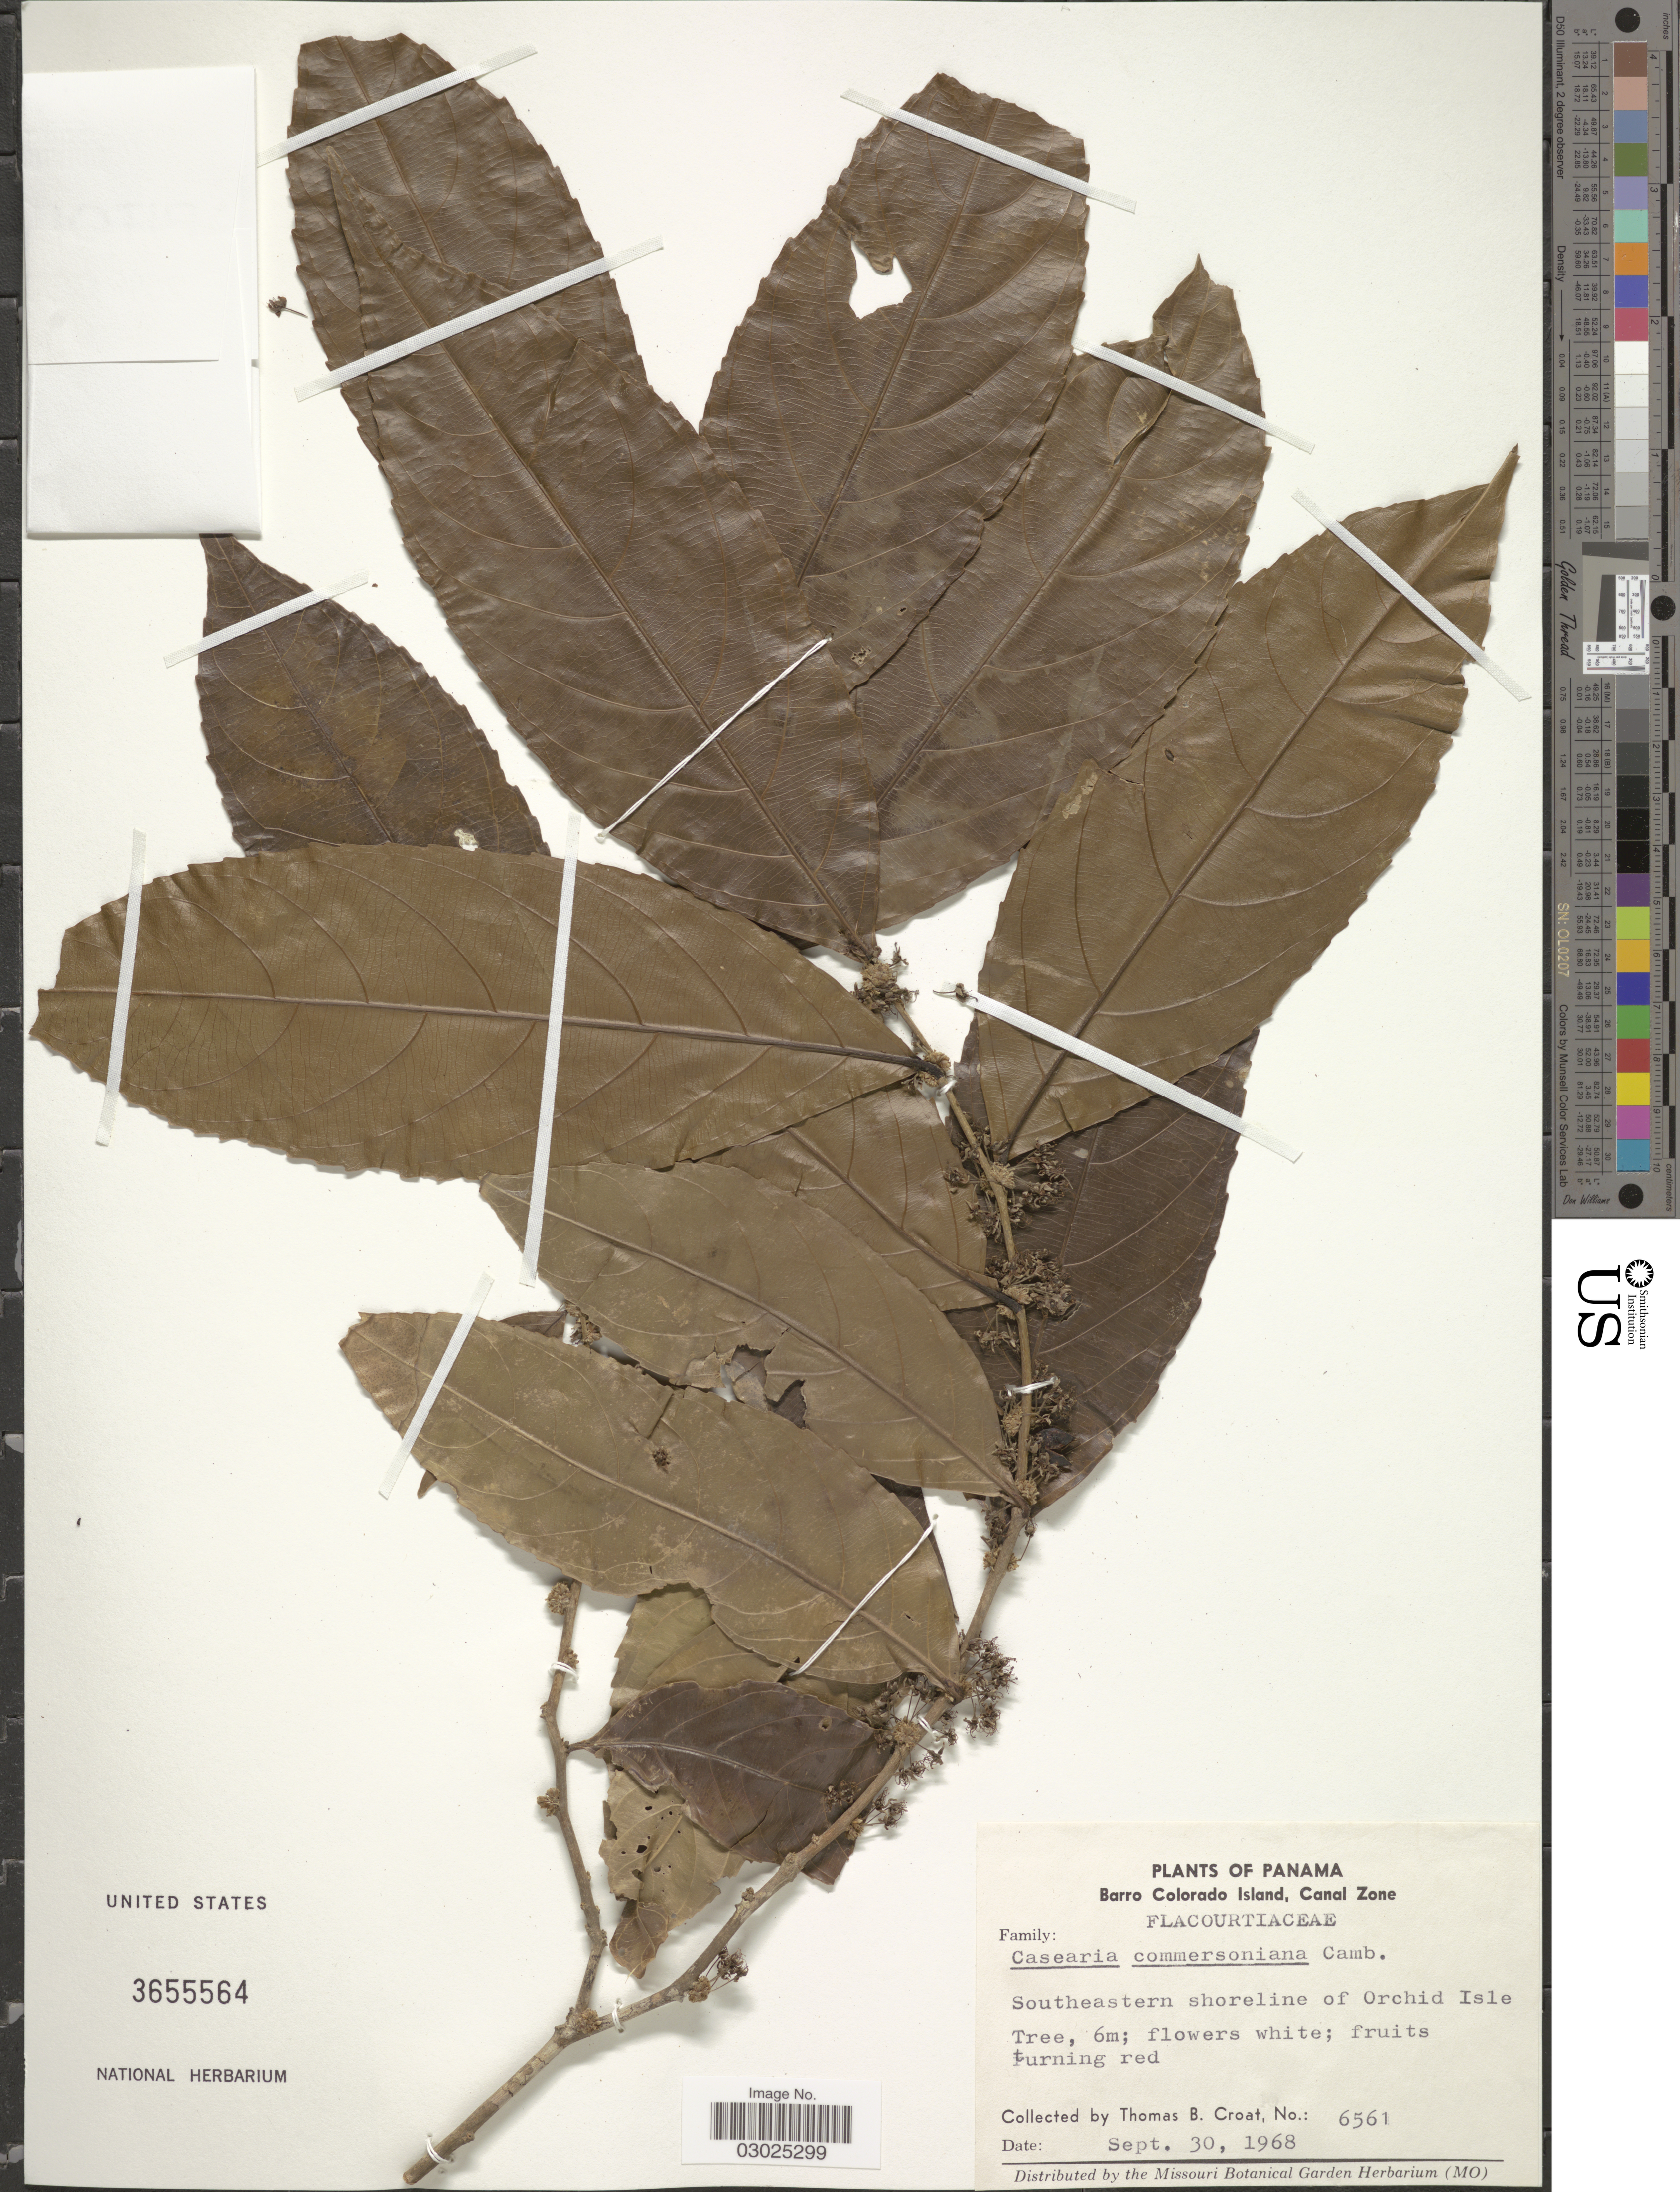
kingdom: Plantae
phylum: Tracheophyta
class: Magnoliopsida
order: Malpighiales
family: Salicaceae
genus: Piparea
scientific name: Piparea dentata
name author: Aubl.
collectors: T. B. Croat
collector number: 6561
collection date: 1968-09-30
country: Panama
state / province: Panamá Oeste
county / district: Canal Zone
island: Orchid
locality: Barro Colorado Island, Canal Zone. Southeastern shoreline of Orchid Isle.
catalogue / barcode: US 3655564